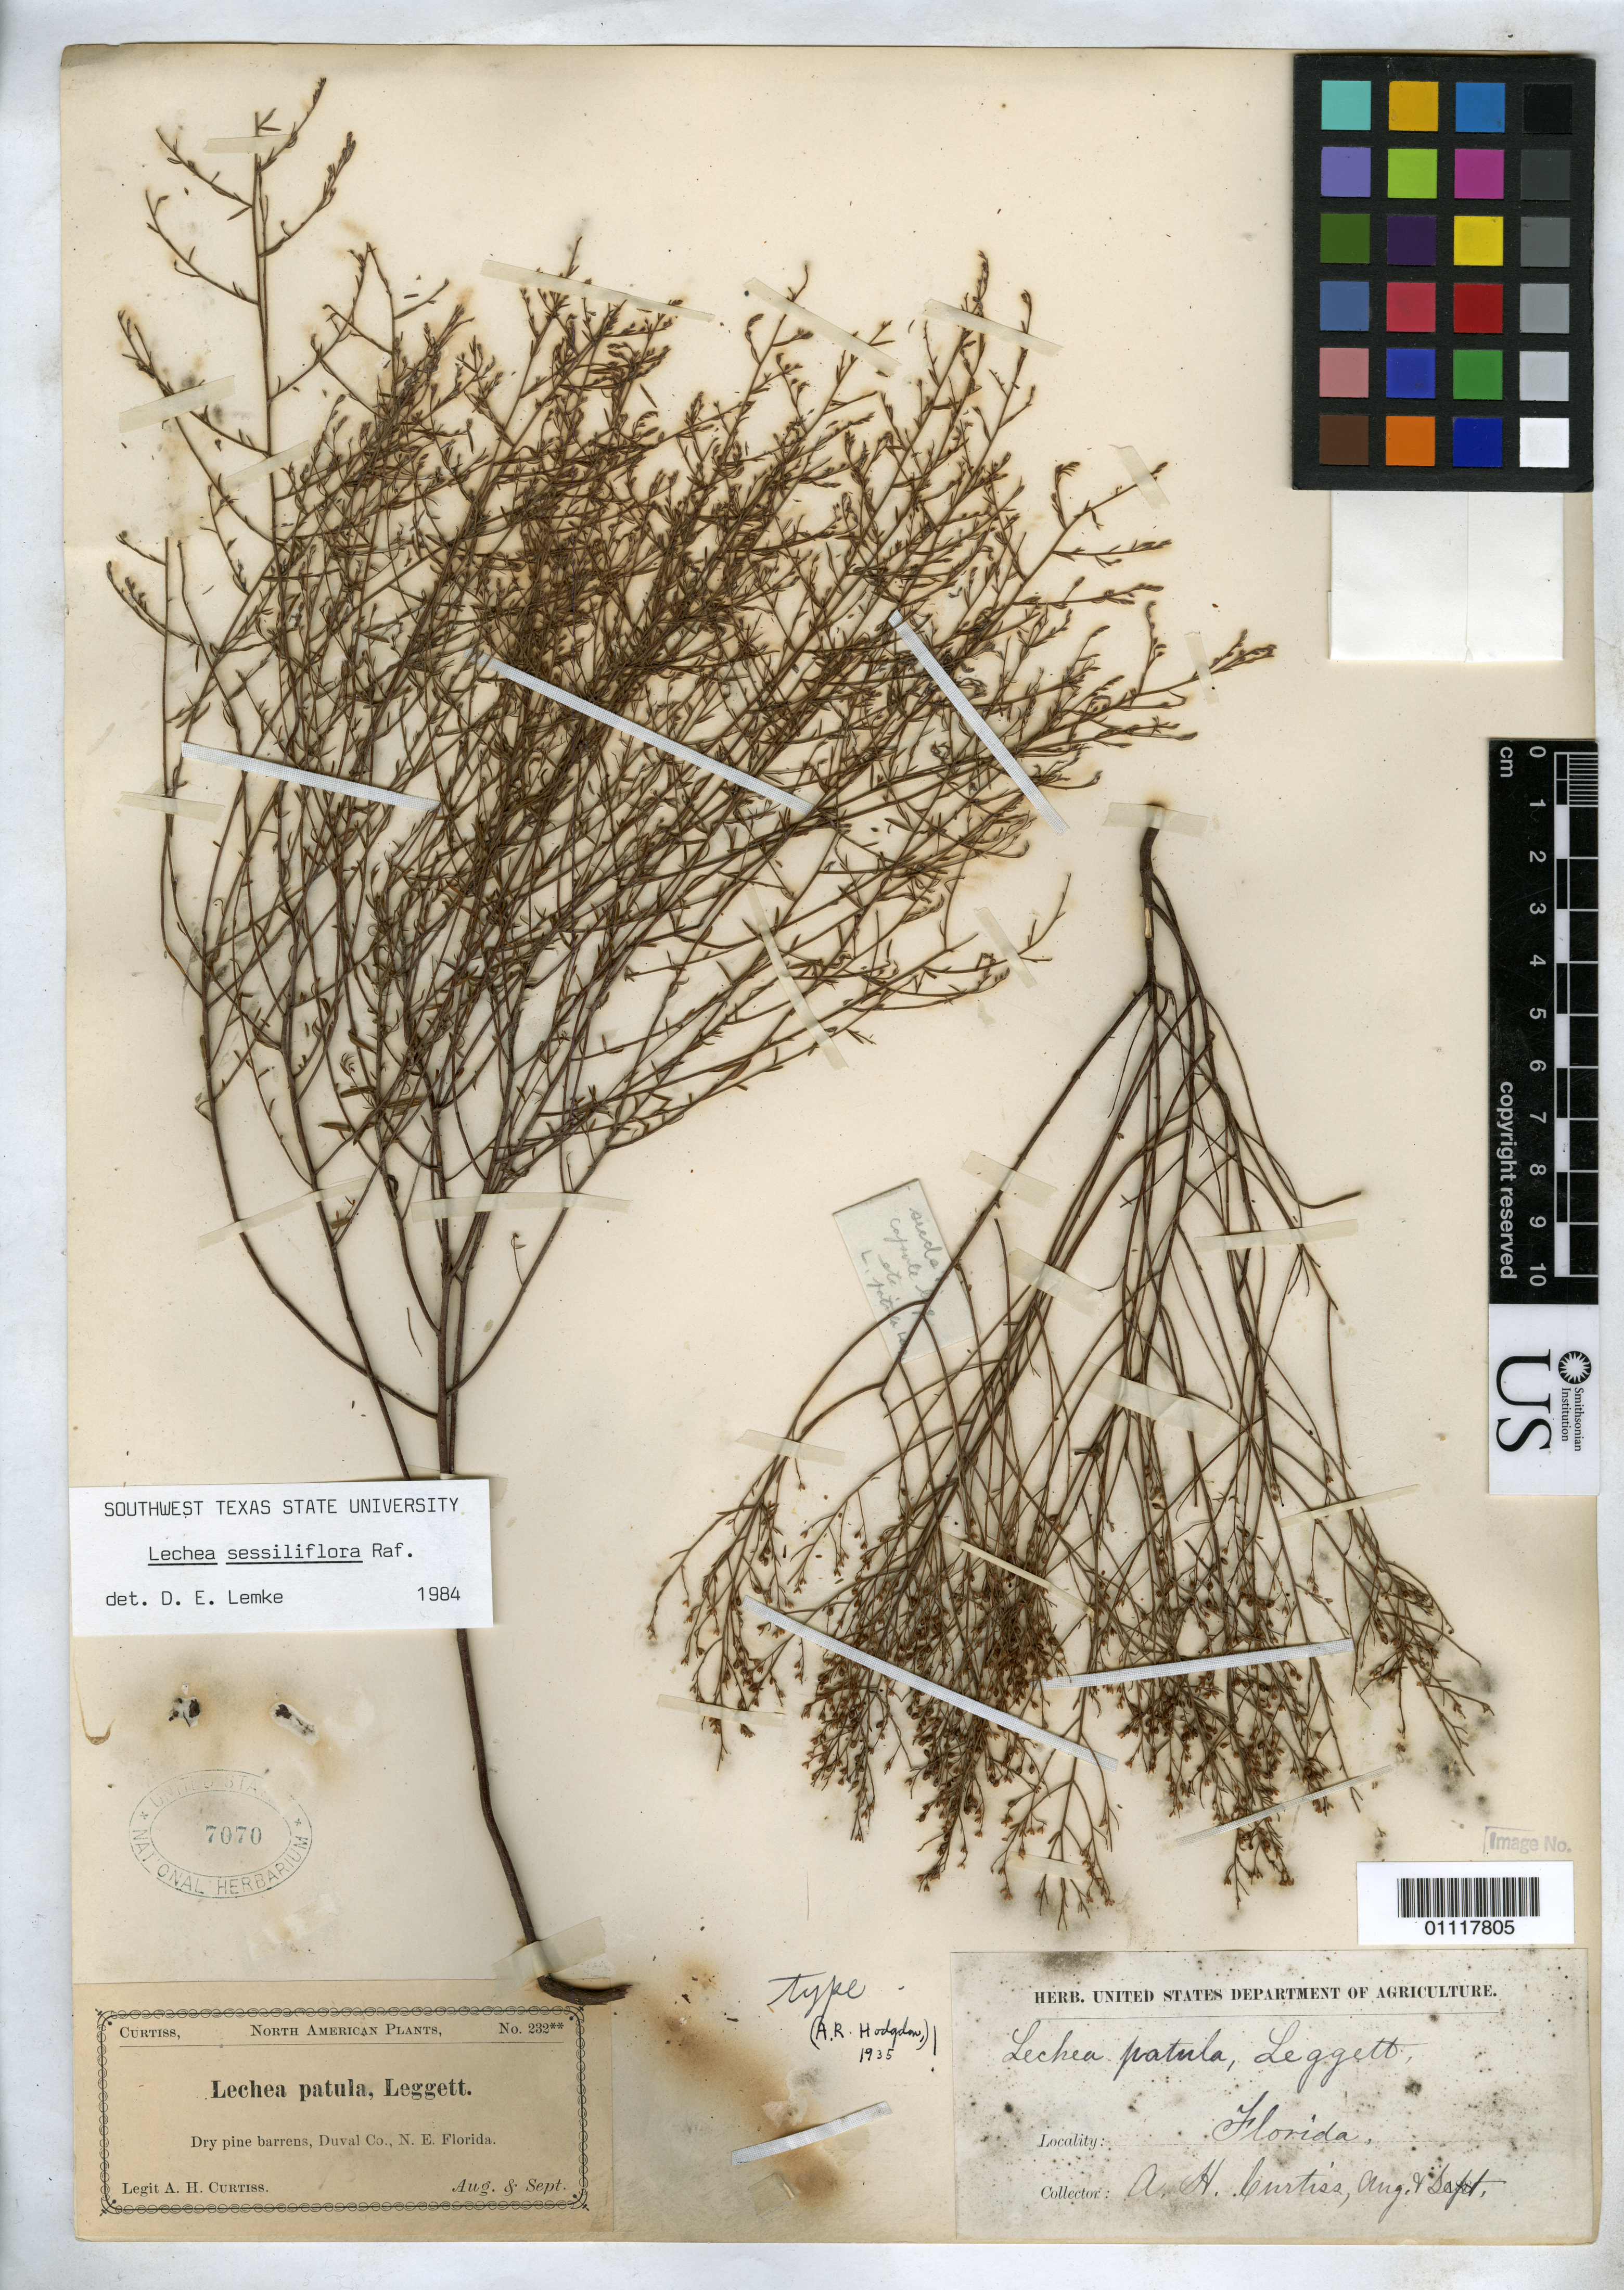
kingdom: Plantae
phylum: Tracheophyta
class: Magnoliopsida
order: Malvales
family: Cistaceae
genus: Lechea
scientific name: Lechea patula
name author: Legg.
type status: Syntype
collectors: A. H. Curtiss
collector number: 232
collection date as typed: Aug---- and -- Sep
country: United States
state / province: Florida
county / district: Duval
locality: N. E. Florida, Dry pine barrens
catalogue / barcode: US 7070